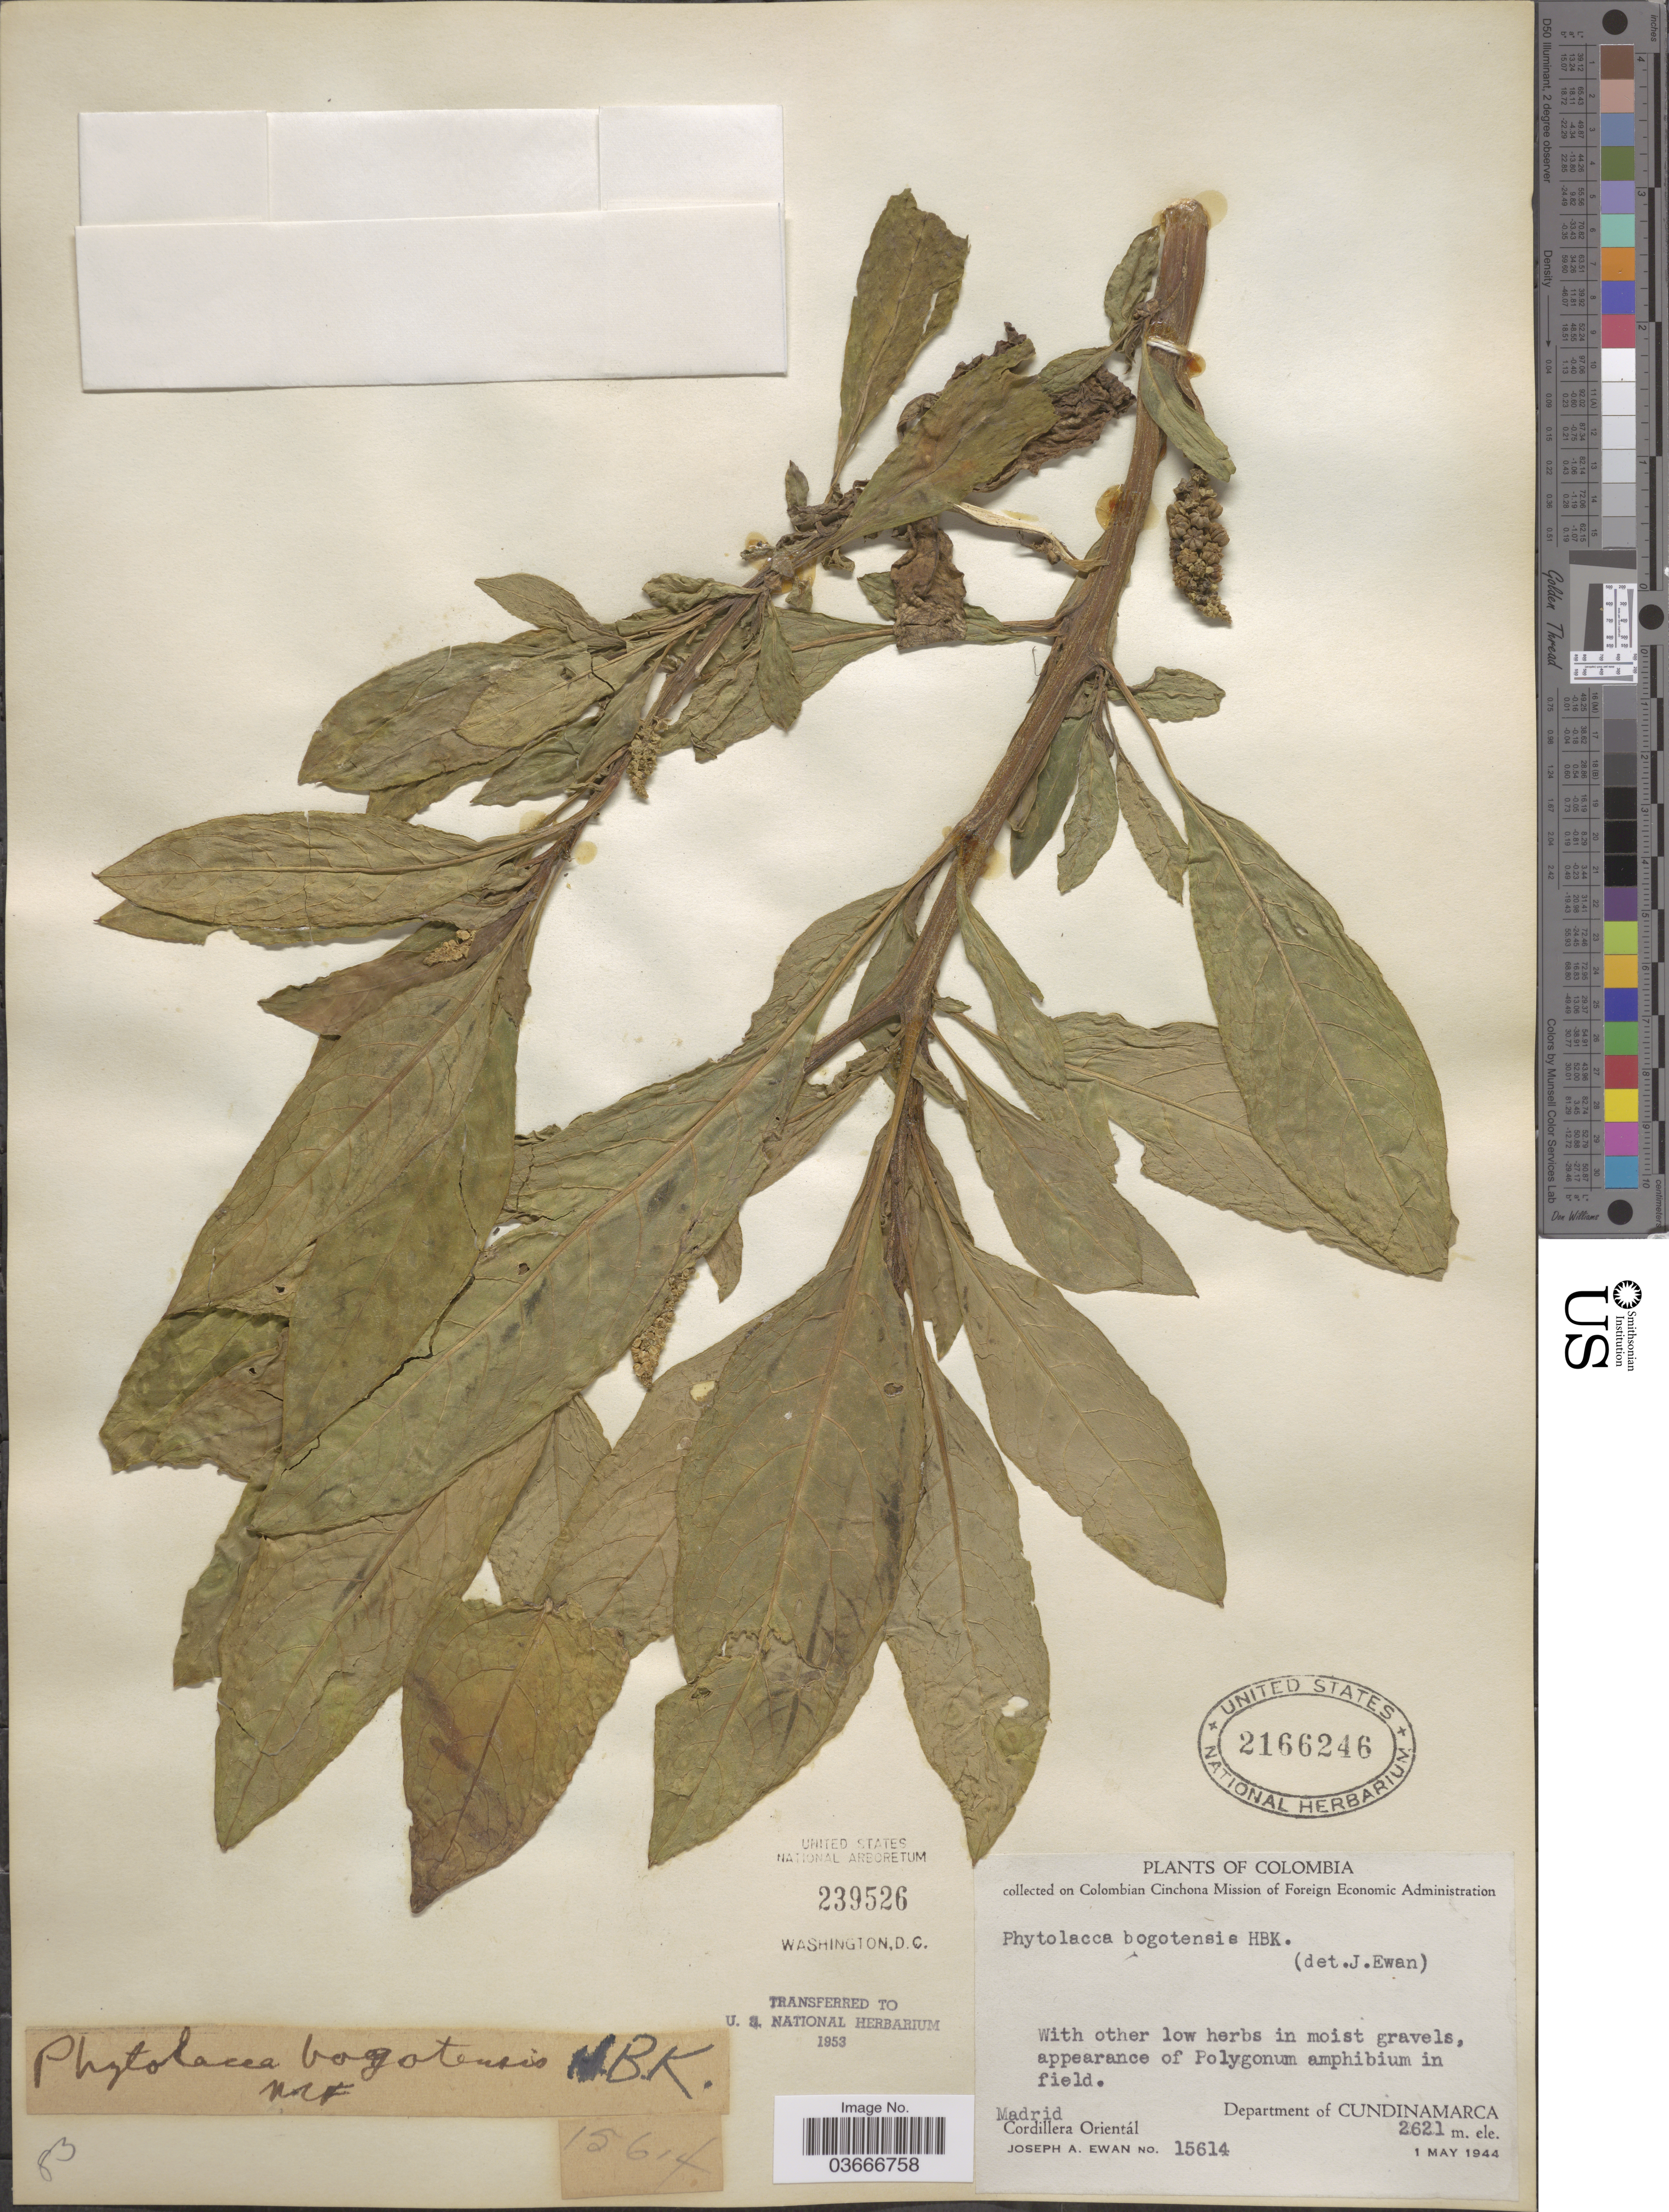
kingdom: Plantae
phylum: Tracheophyta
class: Magnoliopsida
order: Caryophyllales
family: Phytolaccaceae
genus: Phytolacca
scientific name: Phytolacca bogotensis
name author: Kunth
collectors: J. A. Ewan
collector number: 15614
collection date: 1944-05-01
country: Colombia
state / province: Cundinamarca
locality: Madrid. Cordillera Oriental. Department of Cundinamarca.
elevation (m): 2621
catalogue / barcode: US 2166246